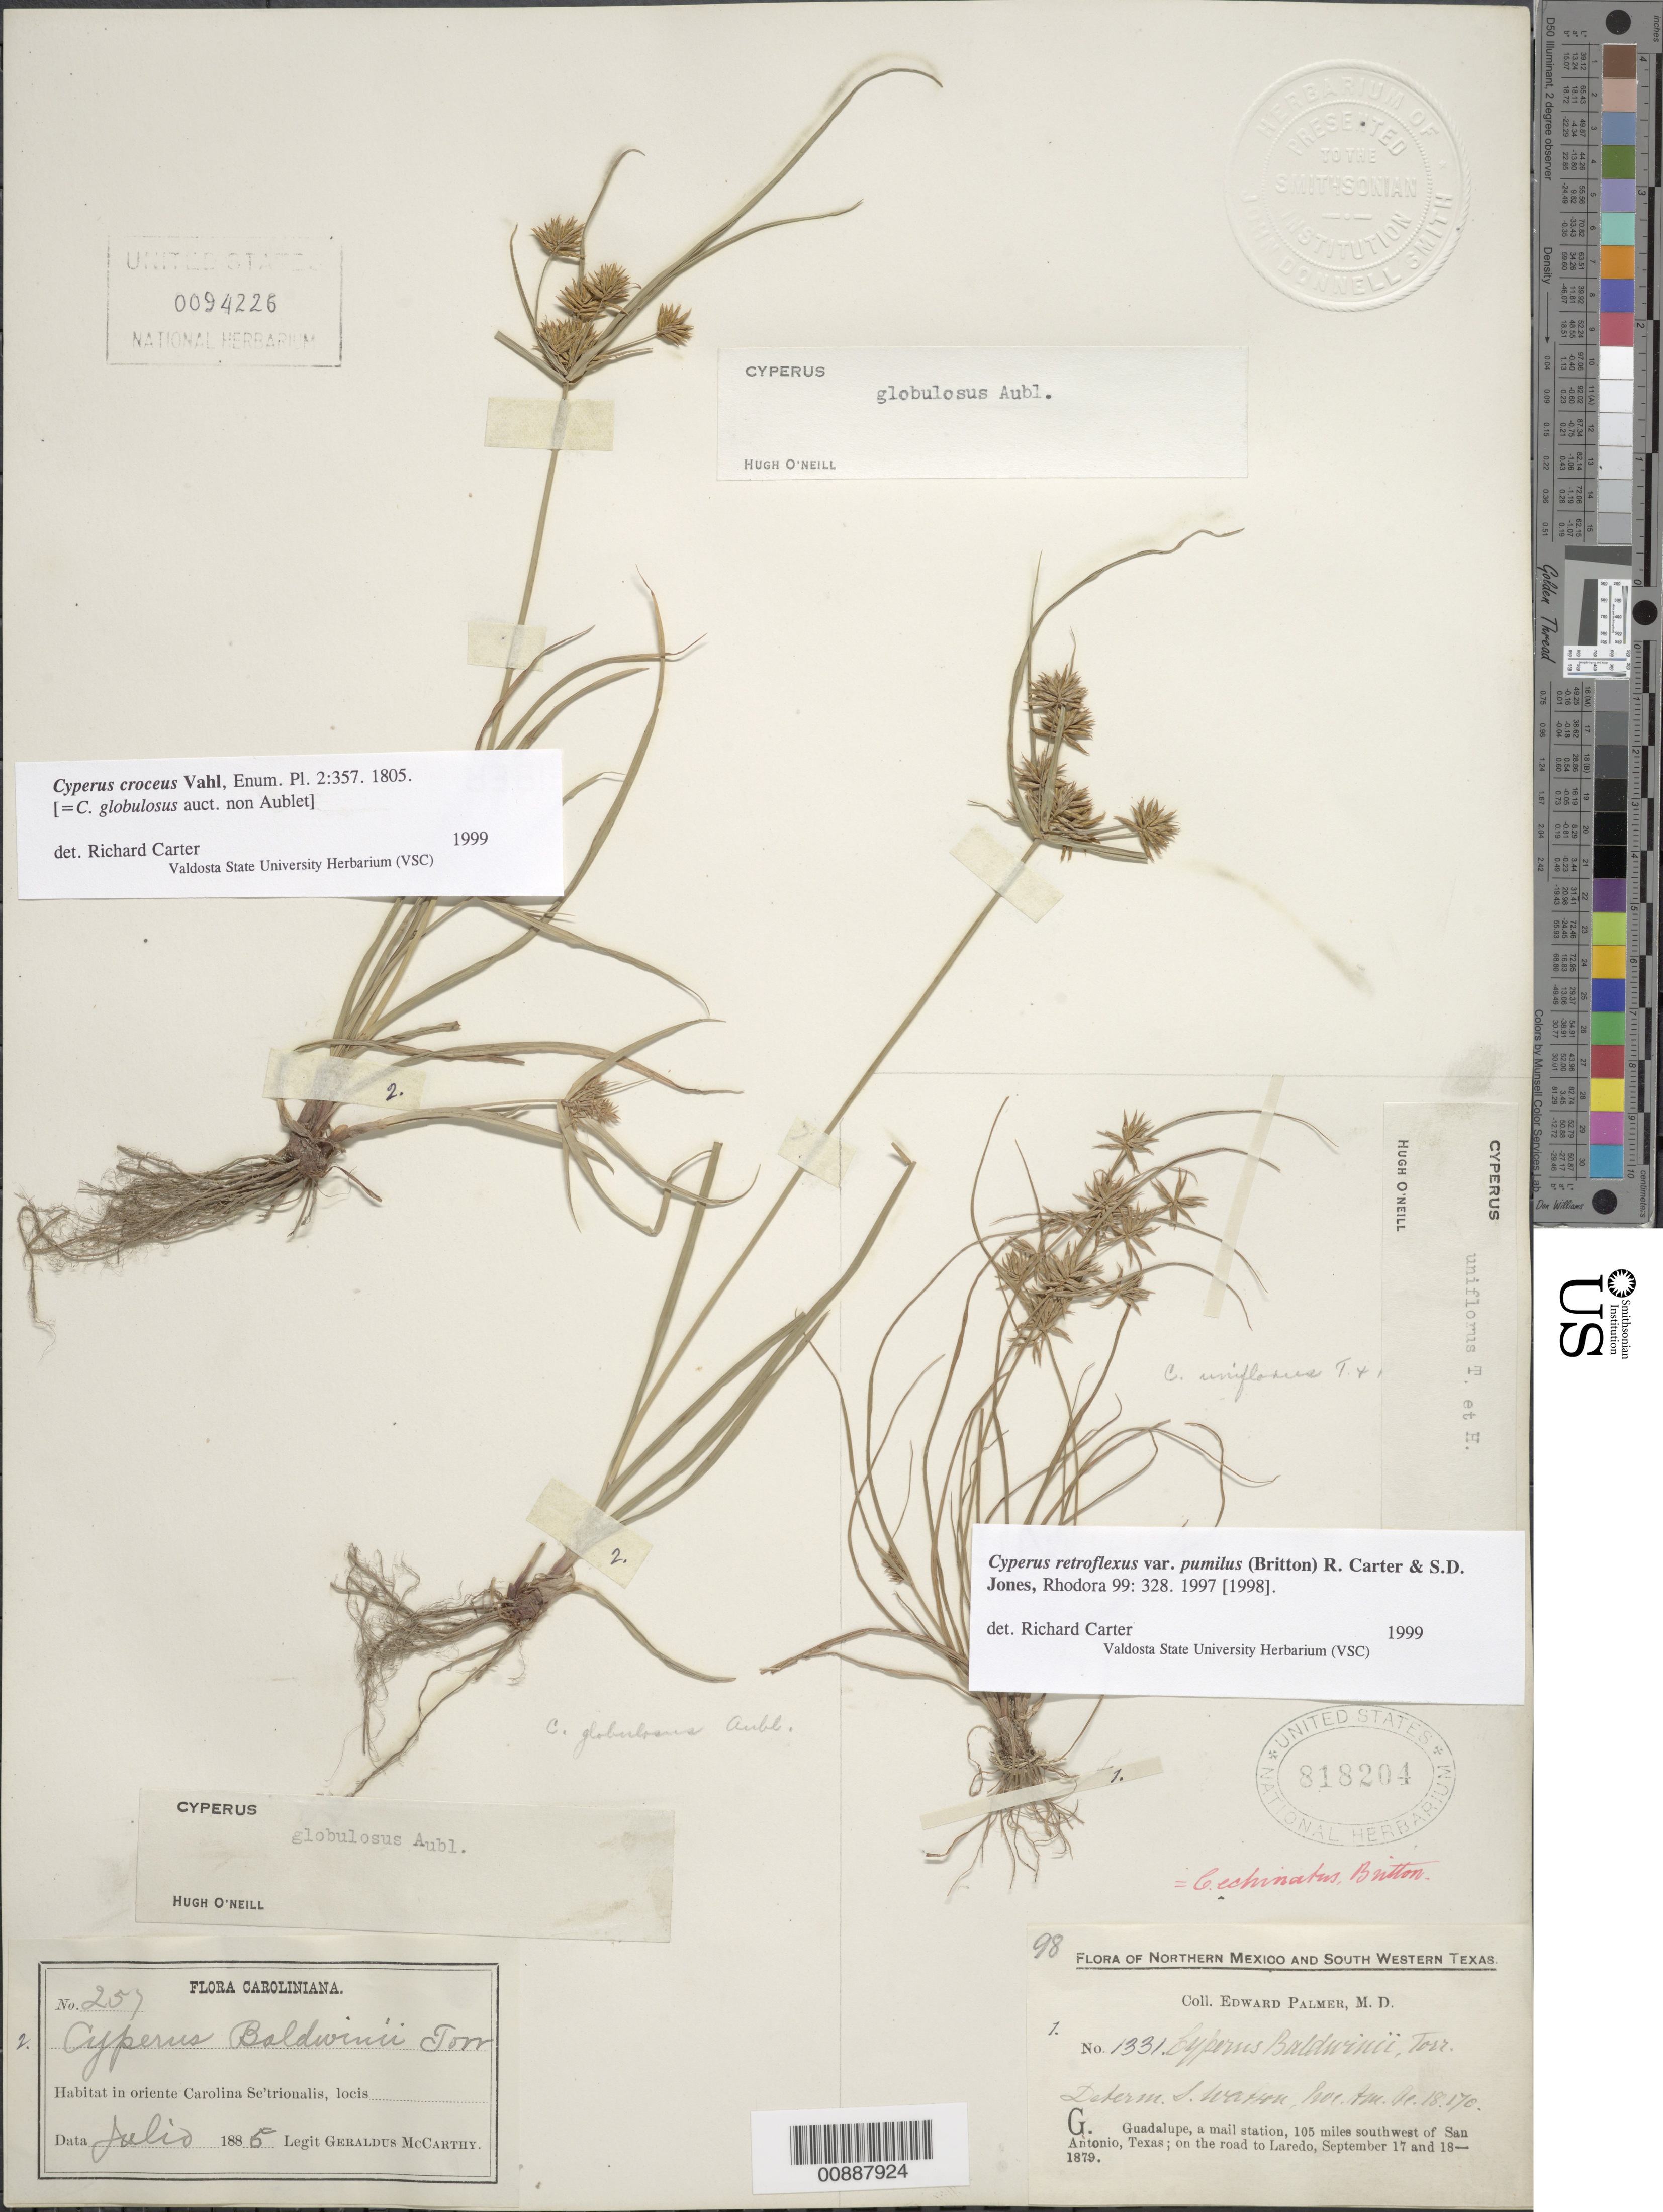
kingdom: Plantae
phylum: Tracheophyta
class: Liliopsida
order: Poales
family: Cyperaceae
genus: Cyperus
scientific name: Cyperus retroflexus var. pumilus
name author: (Britton) R. Carter & S.D. Jones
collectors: E. Palmer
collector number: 1331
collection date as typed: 17 Sep 1879 to 18 Sep 1879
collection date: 1879-09-17/1879-09-18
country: United States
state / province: Texas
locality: G. Guadalupe, a mail station, 105 miles southwest of San Antonio, Texas; on the road to Laredo.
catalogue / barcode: US 818204-2